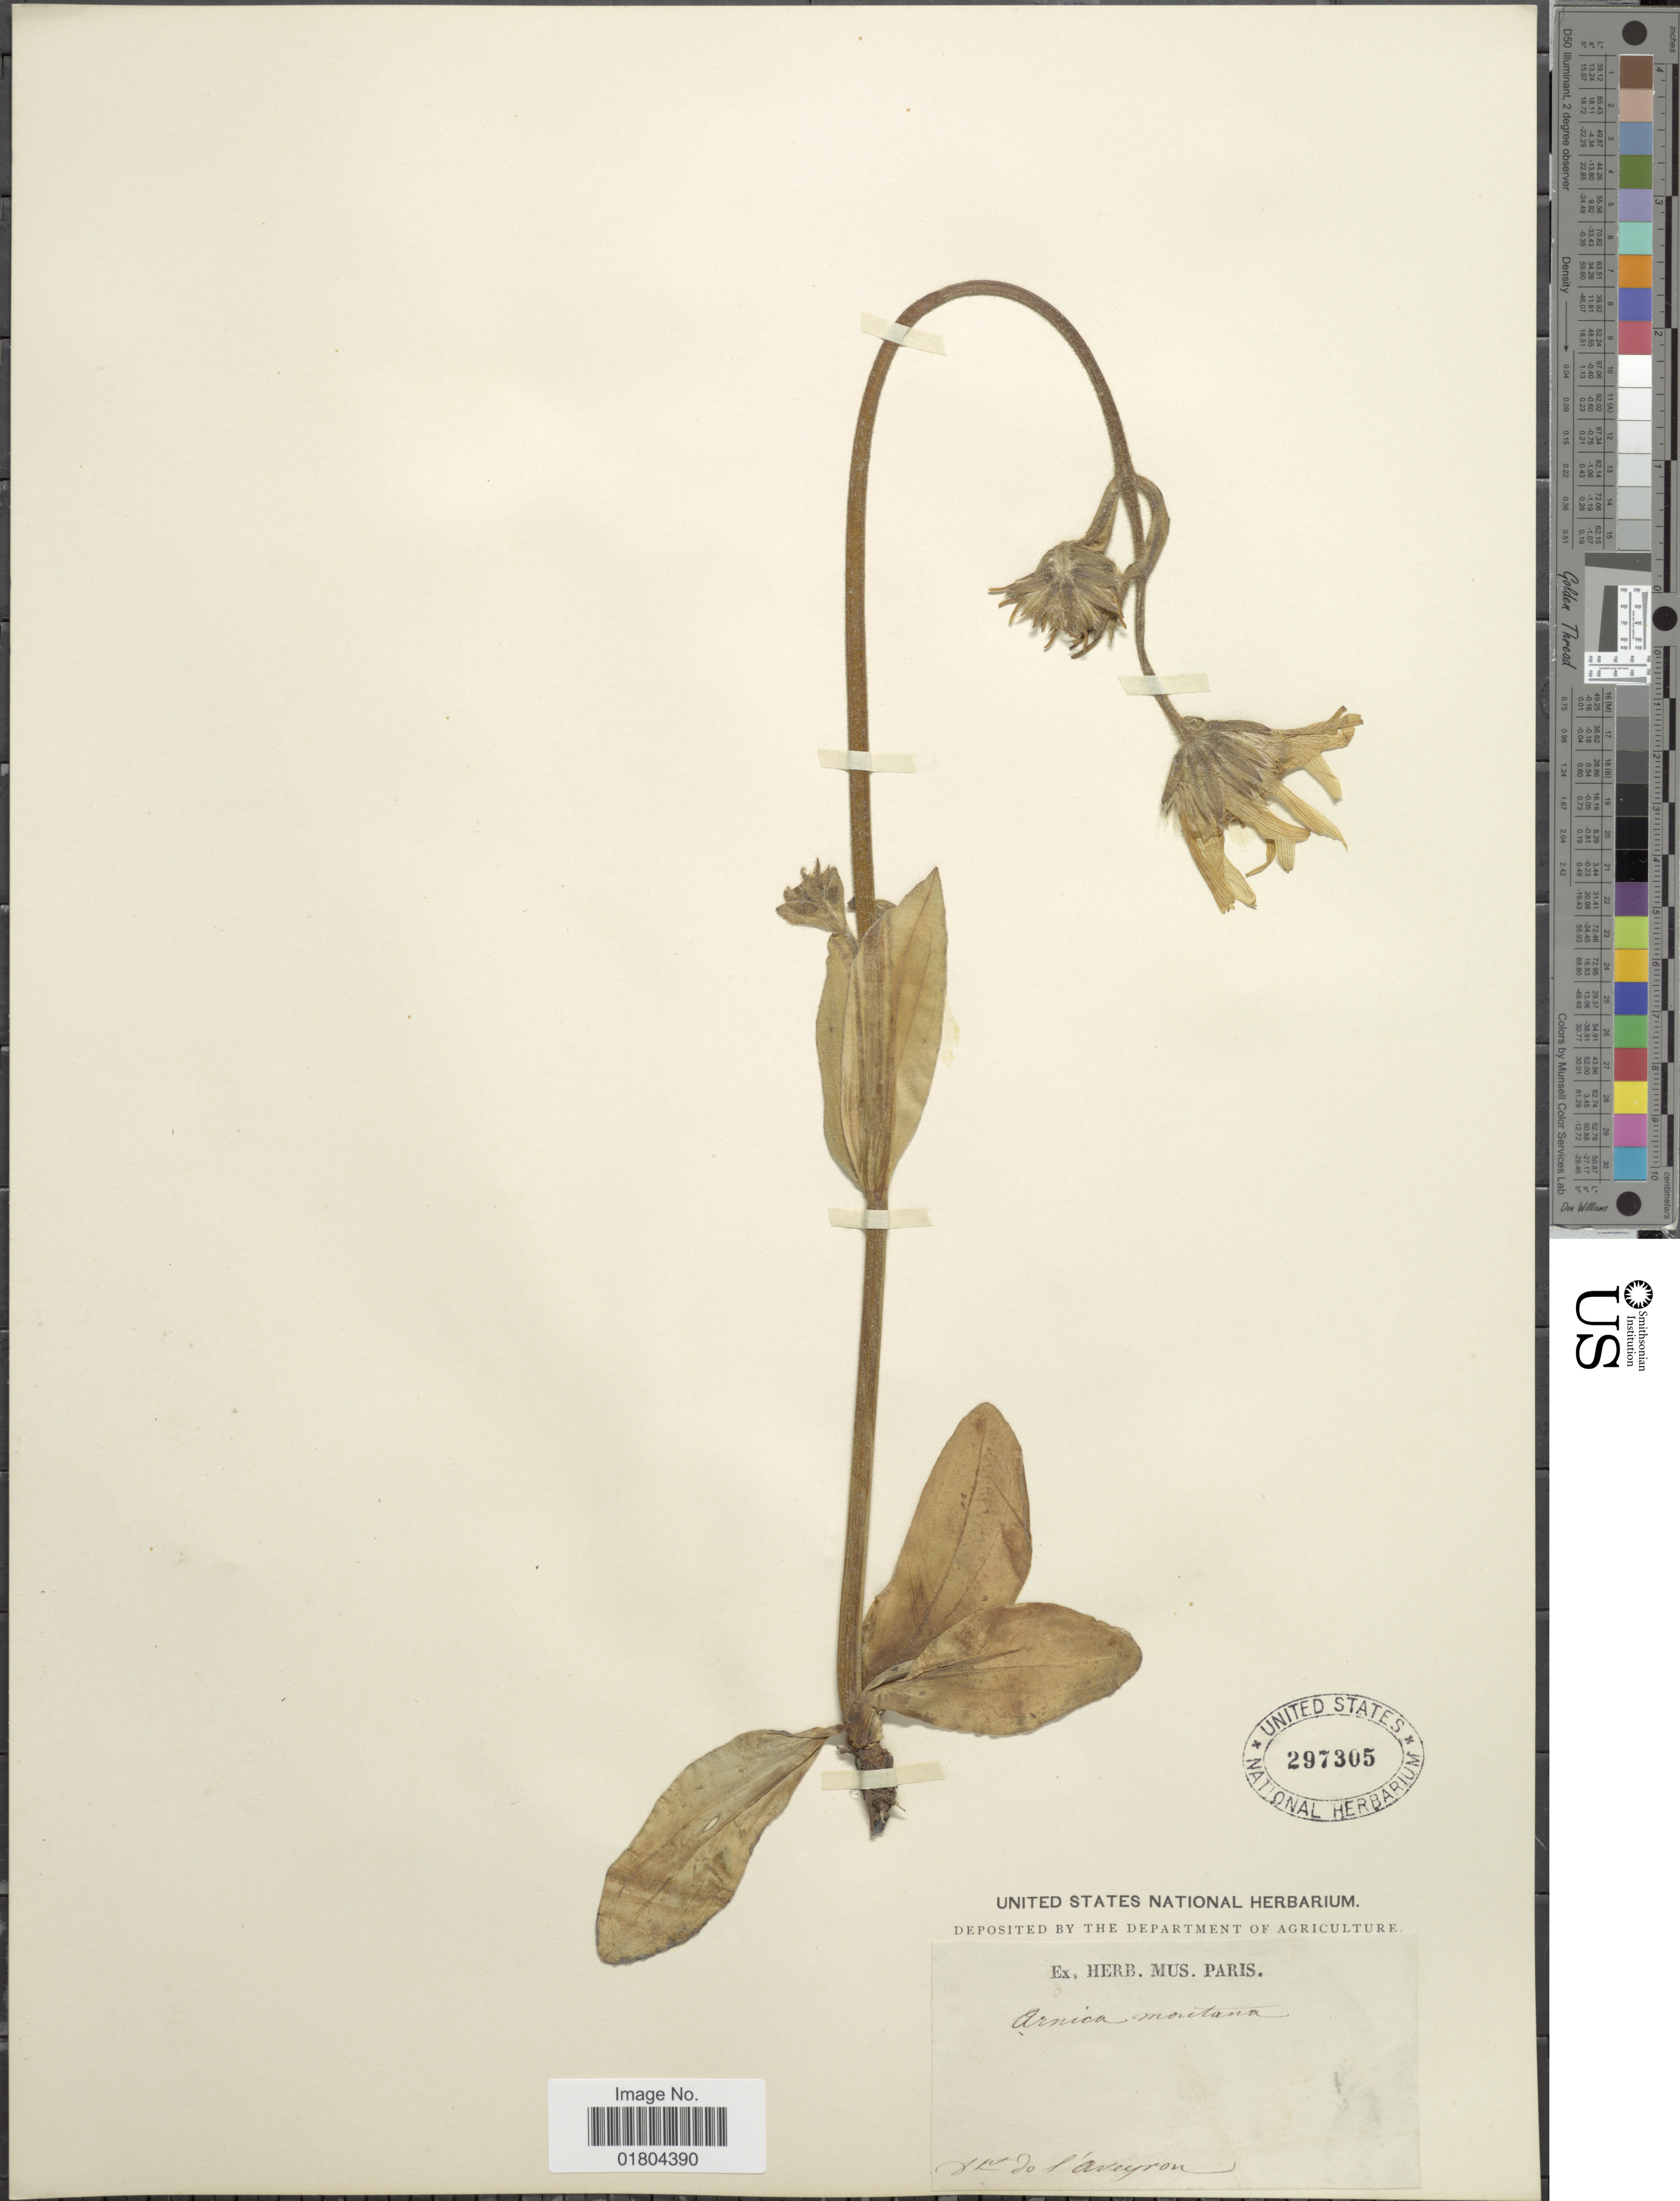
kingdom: Plantae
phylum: Tracheophyta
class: Magnoliopsida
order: Asterales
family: Asteraceae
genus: Arnica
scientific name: Arnica montana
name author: L.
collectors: ex herb. Mus. Paris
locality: [illegible text] do l'Aveyron[interpreted]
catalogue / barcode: US 297305